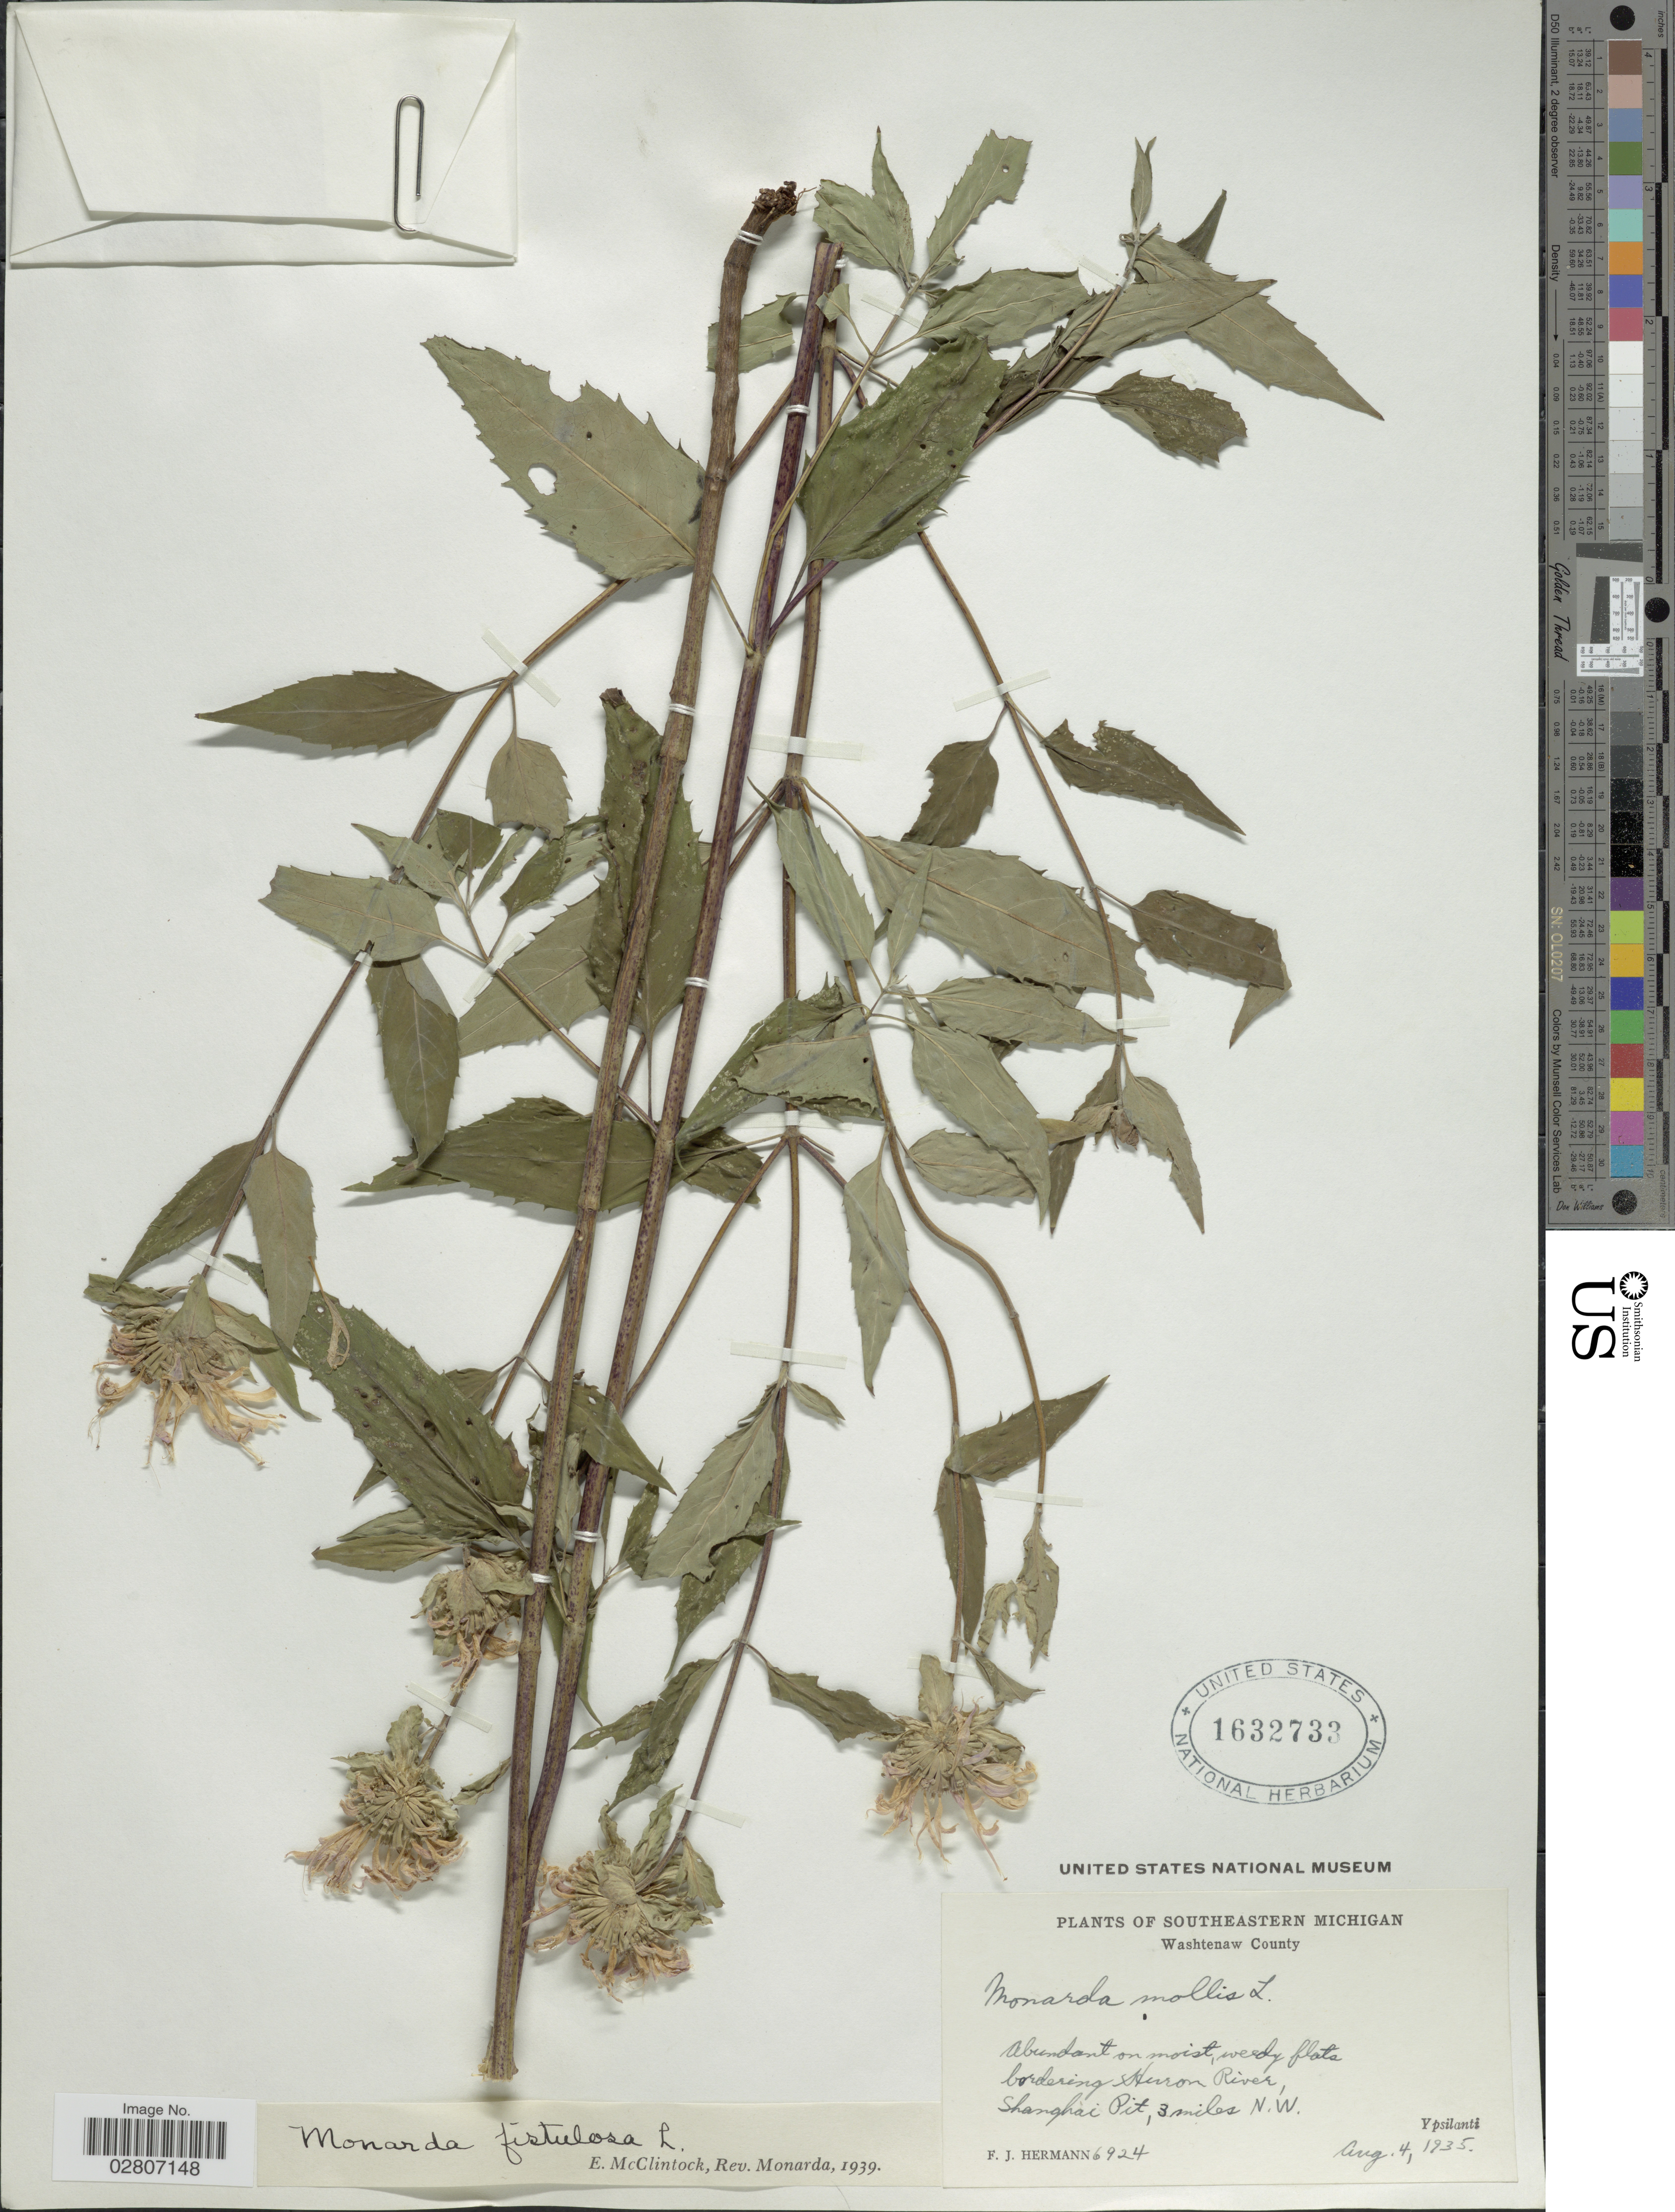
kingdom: Plantae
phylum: Tracheophyta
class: Magnoliopsida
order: Lamiales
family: Lamiaceae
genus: Monarda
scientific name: Monarda fistulosa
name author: L.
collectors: F. J. Hermann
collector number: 6924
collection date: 1935-08-04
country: United States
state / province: Michigan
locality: Southeastern Michigan. Washtenaw County. Abundant on moist, weedy flats bordering Huron River, Shanghai Pit, 3 miles N.W. Ypsilanti.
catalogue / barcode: US 1632733